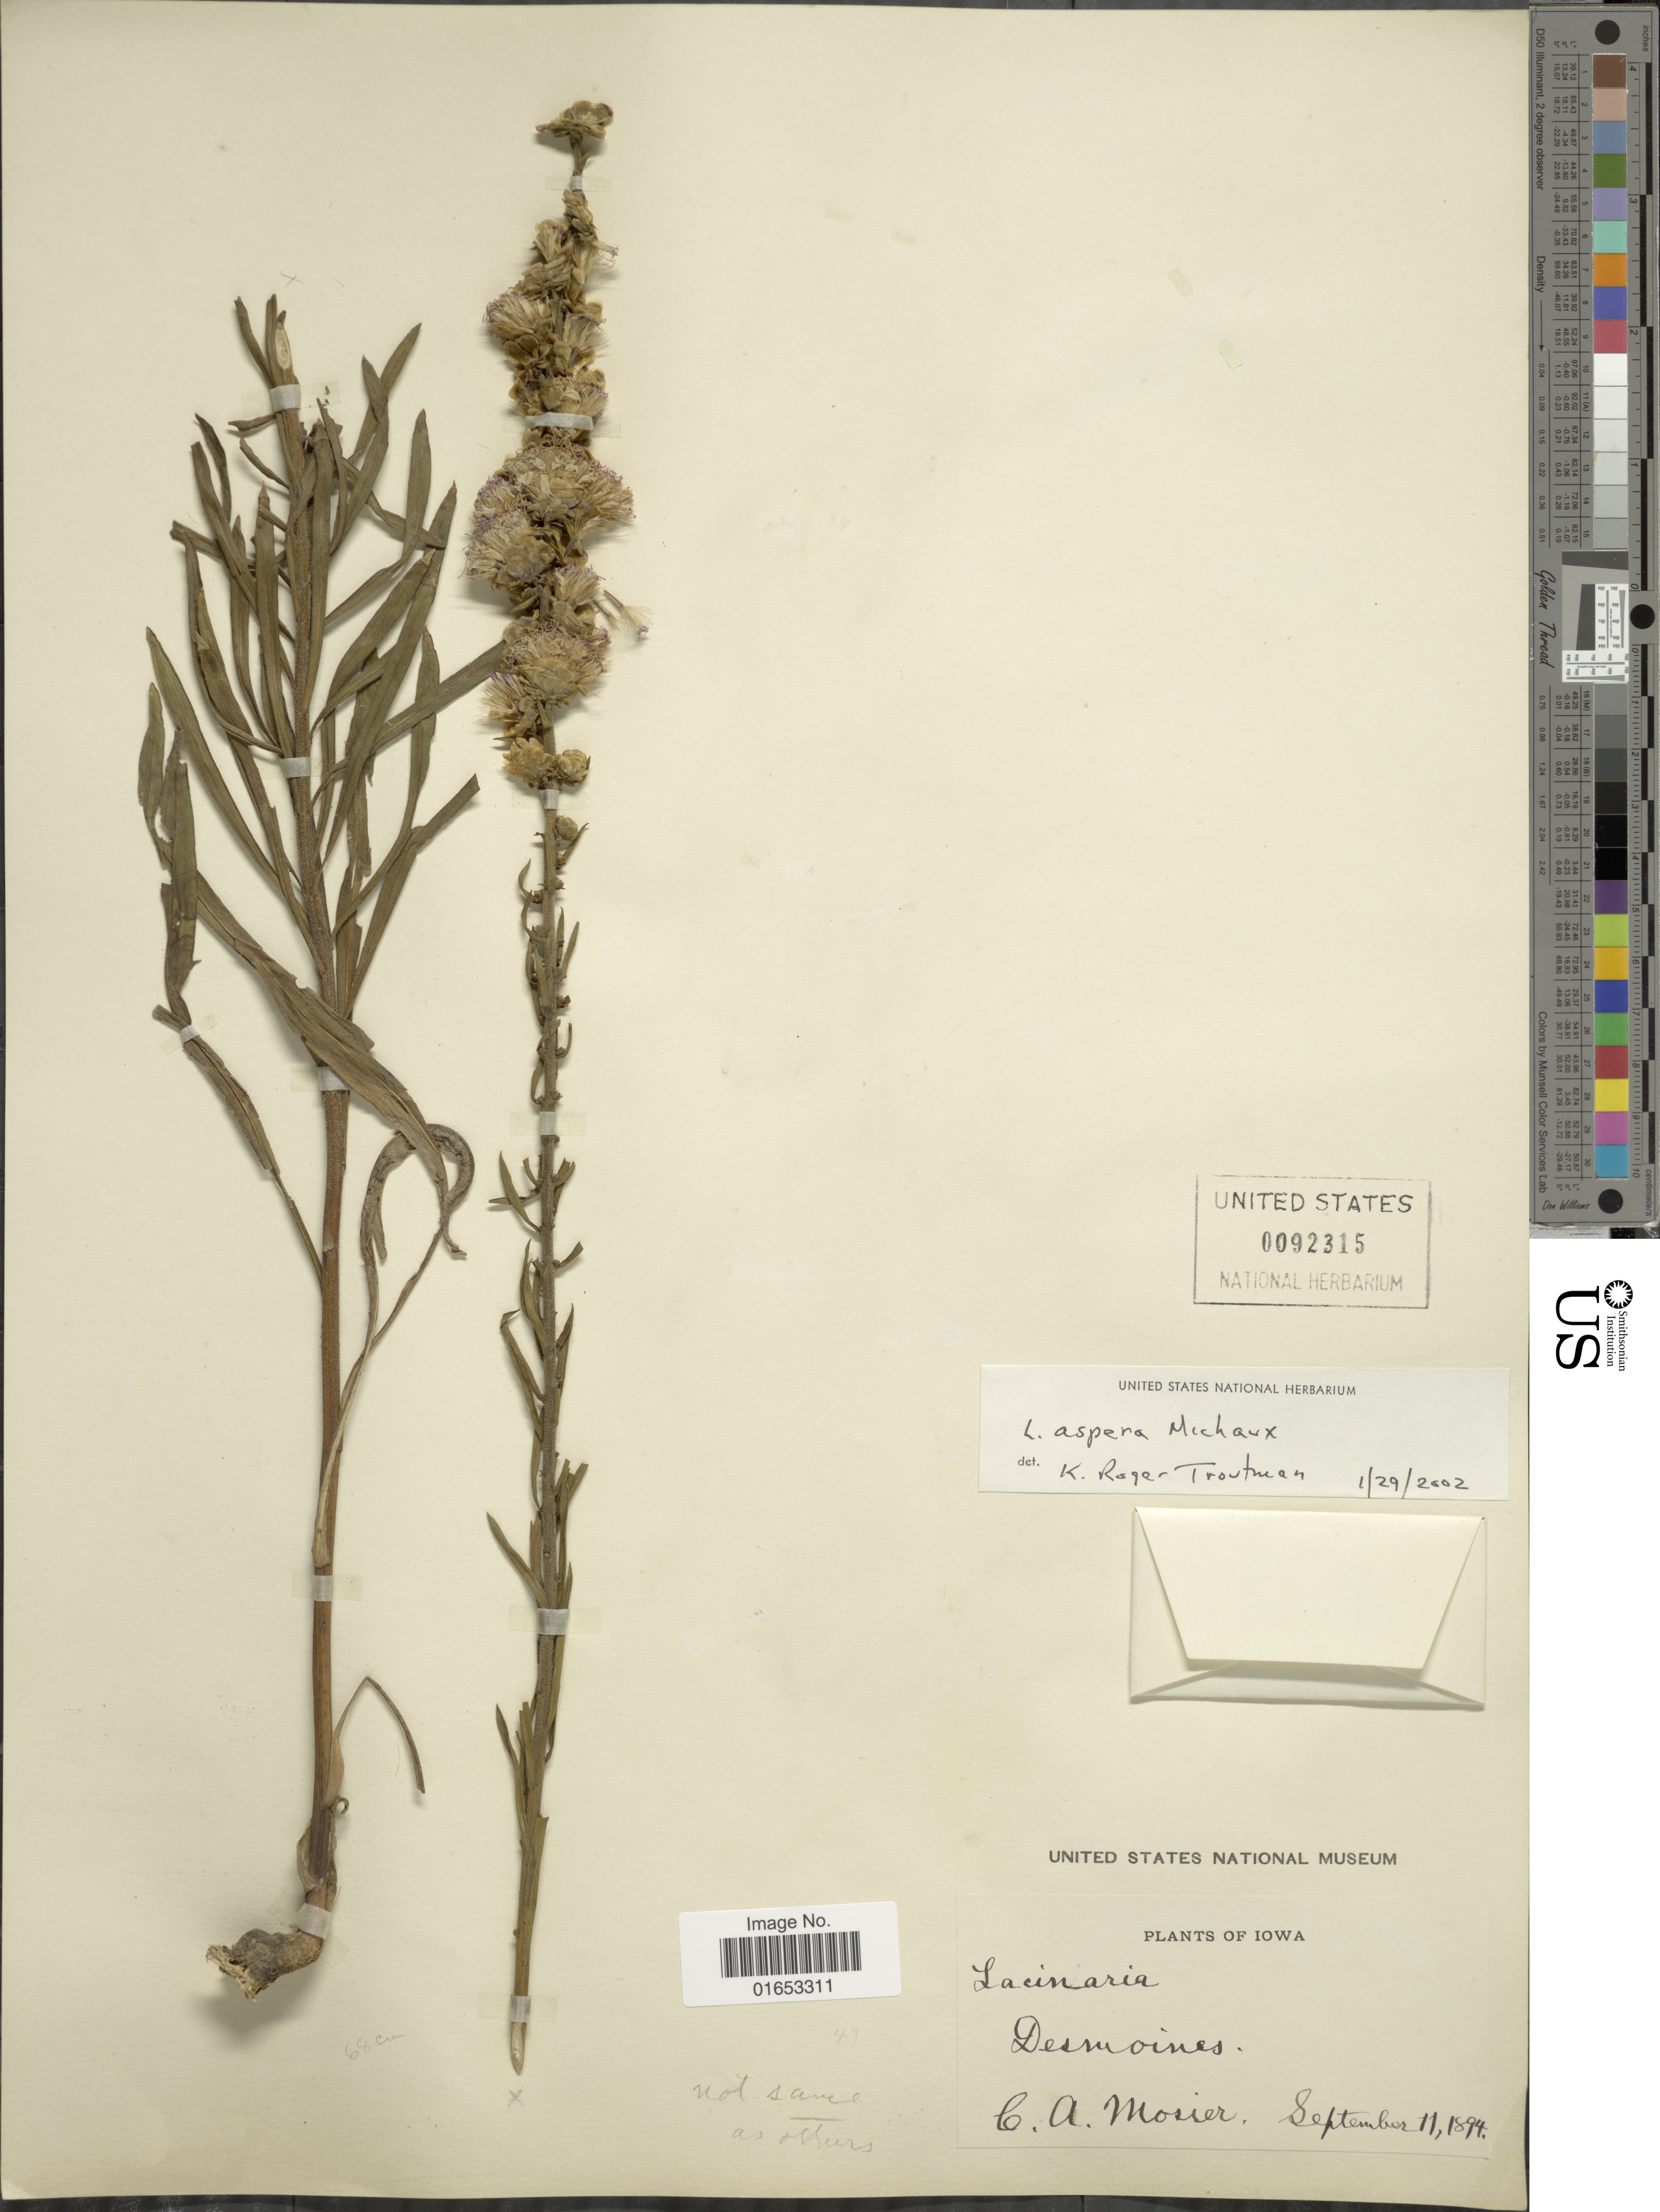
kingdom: Plantae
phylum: Tracheophyta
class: Magnoliopsida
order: Asterales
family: Asteraceae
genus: Liatris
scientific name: Liatris aspera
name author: Michx.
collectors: C. A. Mosier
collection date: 1894-09-11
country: United States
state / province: Iowa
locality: Des Moines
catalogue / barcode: US 92315